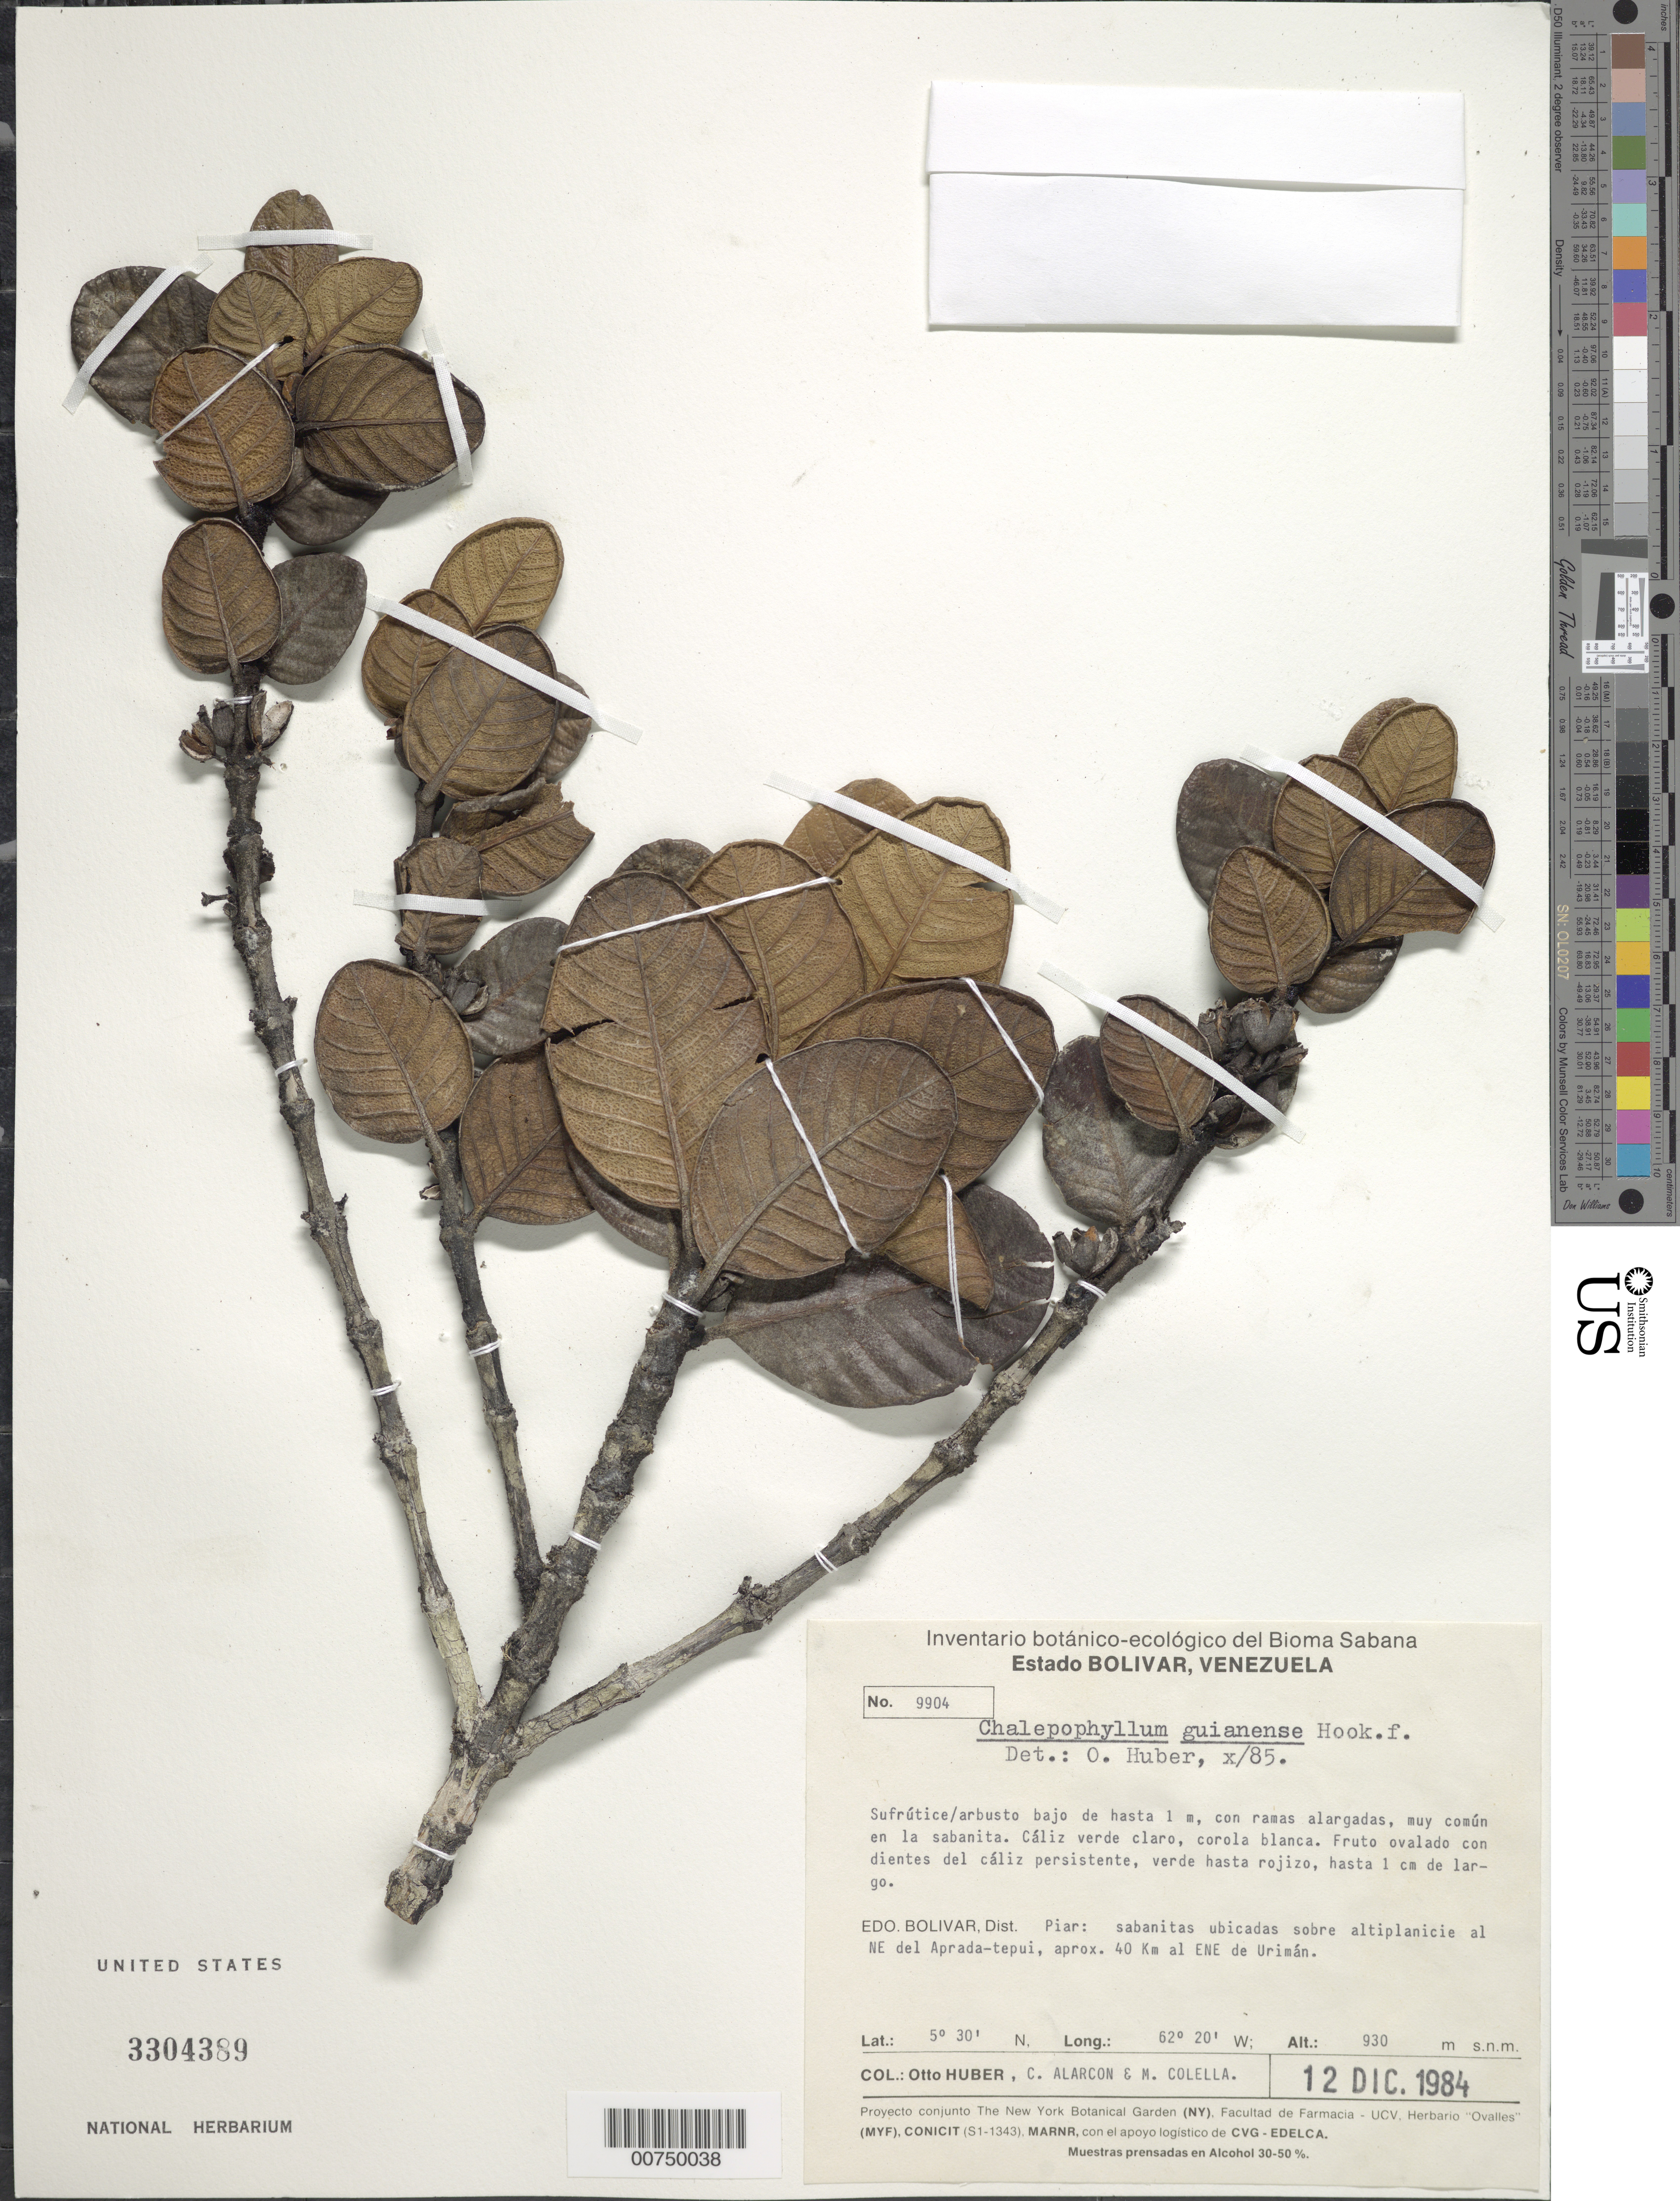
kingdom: Plantae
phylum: Tracheophyta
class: Magnoliopsida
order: Gentianales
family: Rubiaceae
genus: Chalepophyllum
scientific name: Chalepophyllum guianense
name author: Hook. f.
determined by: Huber, Otto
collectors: O. Huber, C. Alarcon & M. Colella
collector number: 9904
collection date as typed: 12-Dec-84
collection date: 1984-12-12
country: Venezuela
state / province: Bolívar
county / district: Piar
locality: Aprada-tepuí, NE of, 40 km ENE of Urimán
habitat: Sabanitas ubicadas sobre altiplanicie; en la sabinita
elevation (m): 930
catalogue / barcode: US 3304389